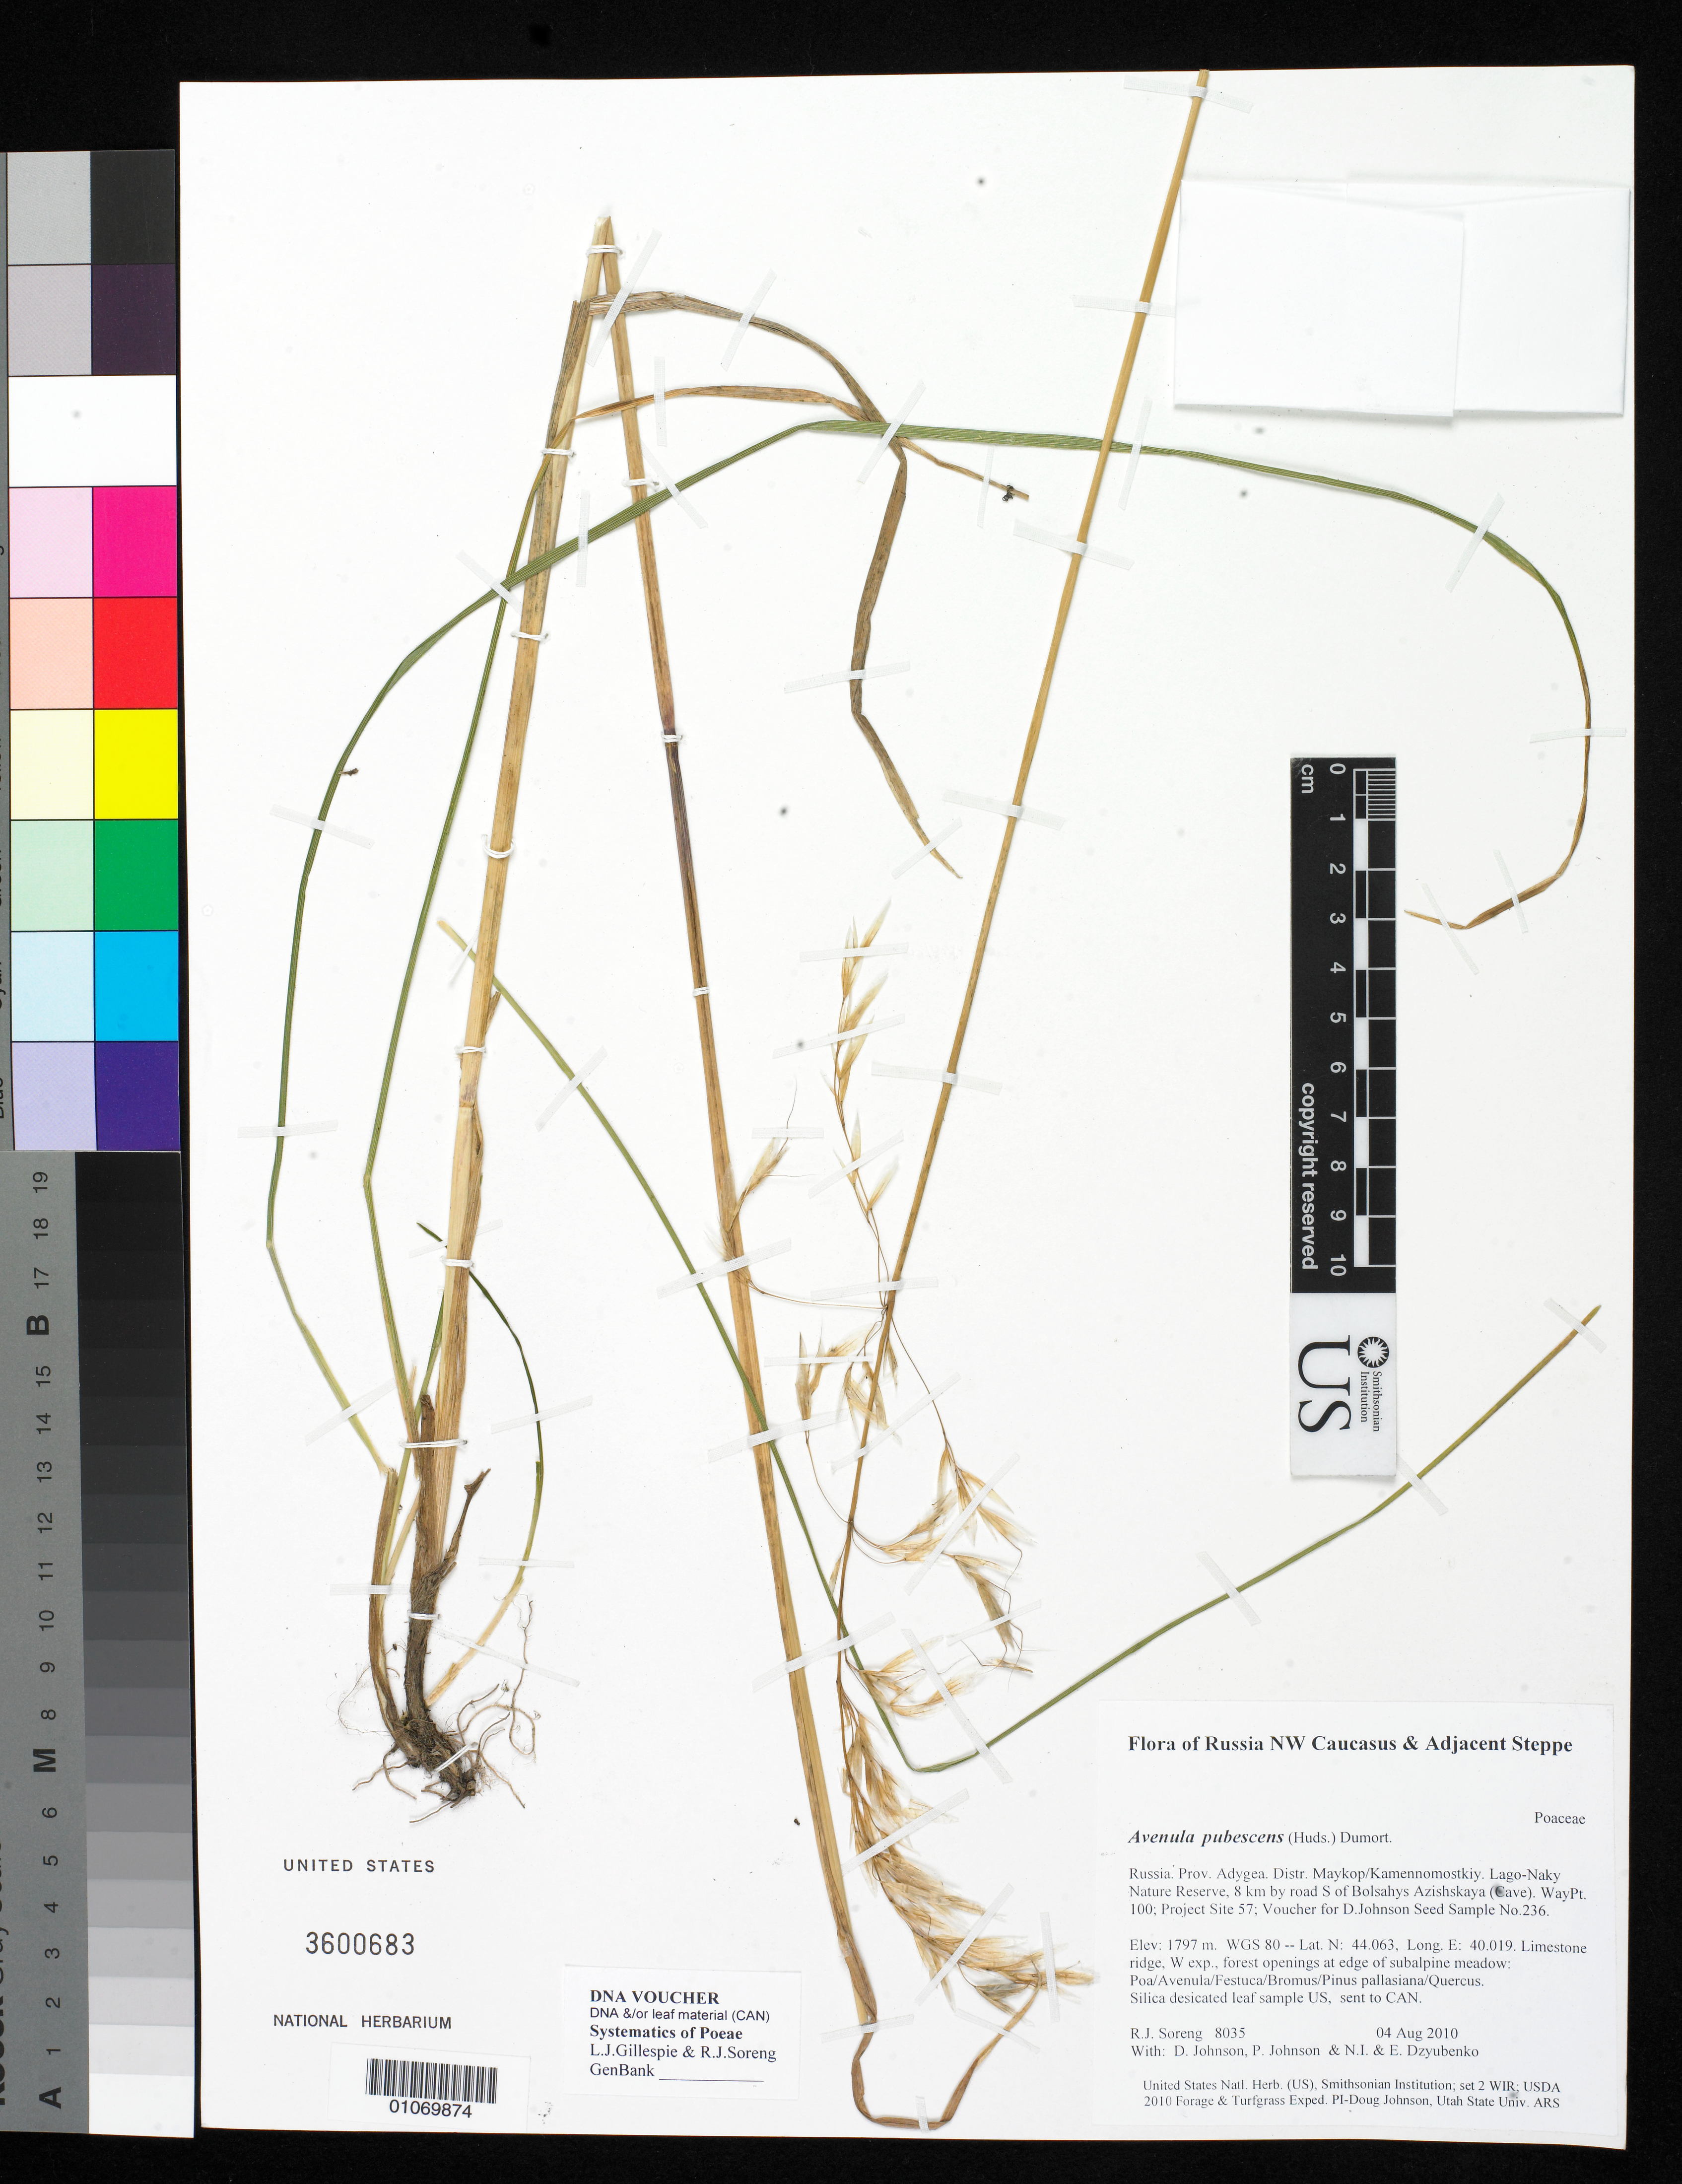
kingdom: Plantae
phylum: Tracheophyta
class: Liliopsida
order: Poales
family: Poaceae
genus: Avenula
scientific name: Avenula pubescens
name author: (Huds.) Dumort.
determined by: Soreng, Robert J., Research Associate (BOT), Smithsonian Institution - National Museum of Natural History (UNITED STATES)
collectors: R. J. Soreng, D. Johnson, P. Johnson, N. Dzyubenko & E. Dzyubenko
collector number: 8035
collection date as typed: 04 Aug 2010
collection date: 2010-08-04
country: Russian Federation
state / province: Adygea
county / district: Maykop/Kamennomostkiy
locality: Lago-Naky Nature Reserve, 8 km by road S of Bolsahys Azishskaya (Cave)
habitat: Limestone ridge, W exp., forest openings at edge of subalpine meadow: Poa/Avenula/Festuca/Bromus/Pinus pallasiana/Quercus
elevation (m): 1797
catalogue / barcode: US 3600683